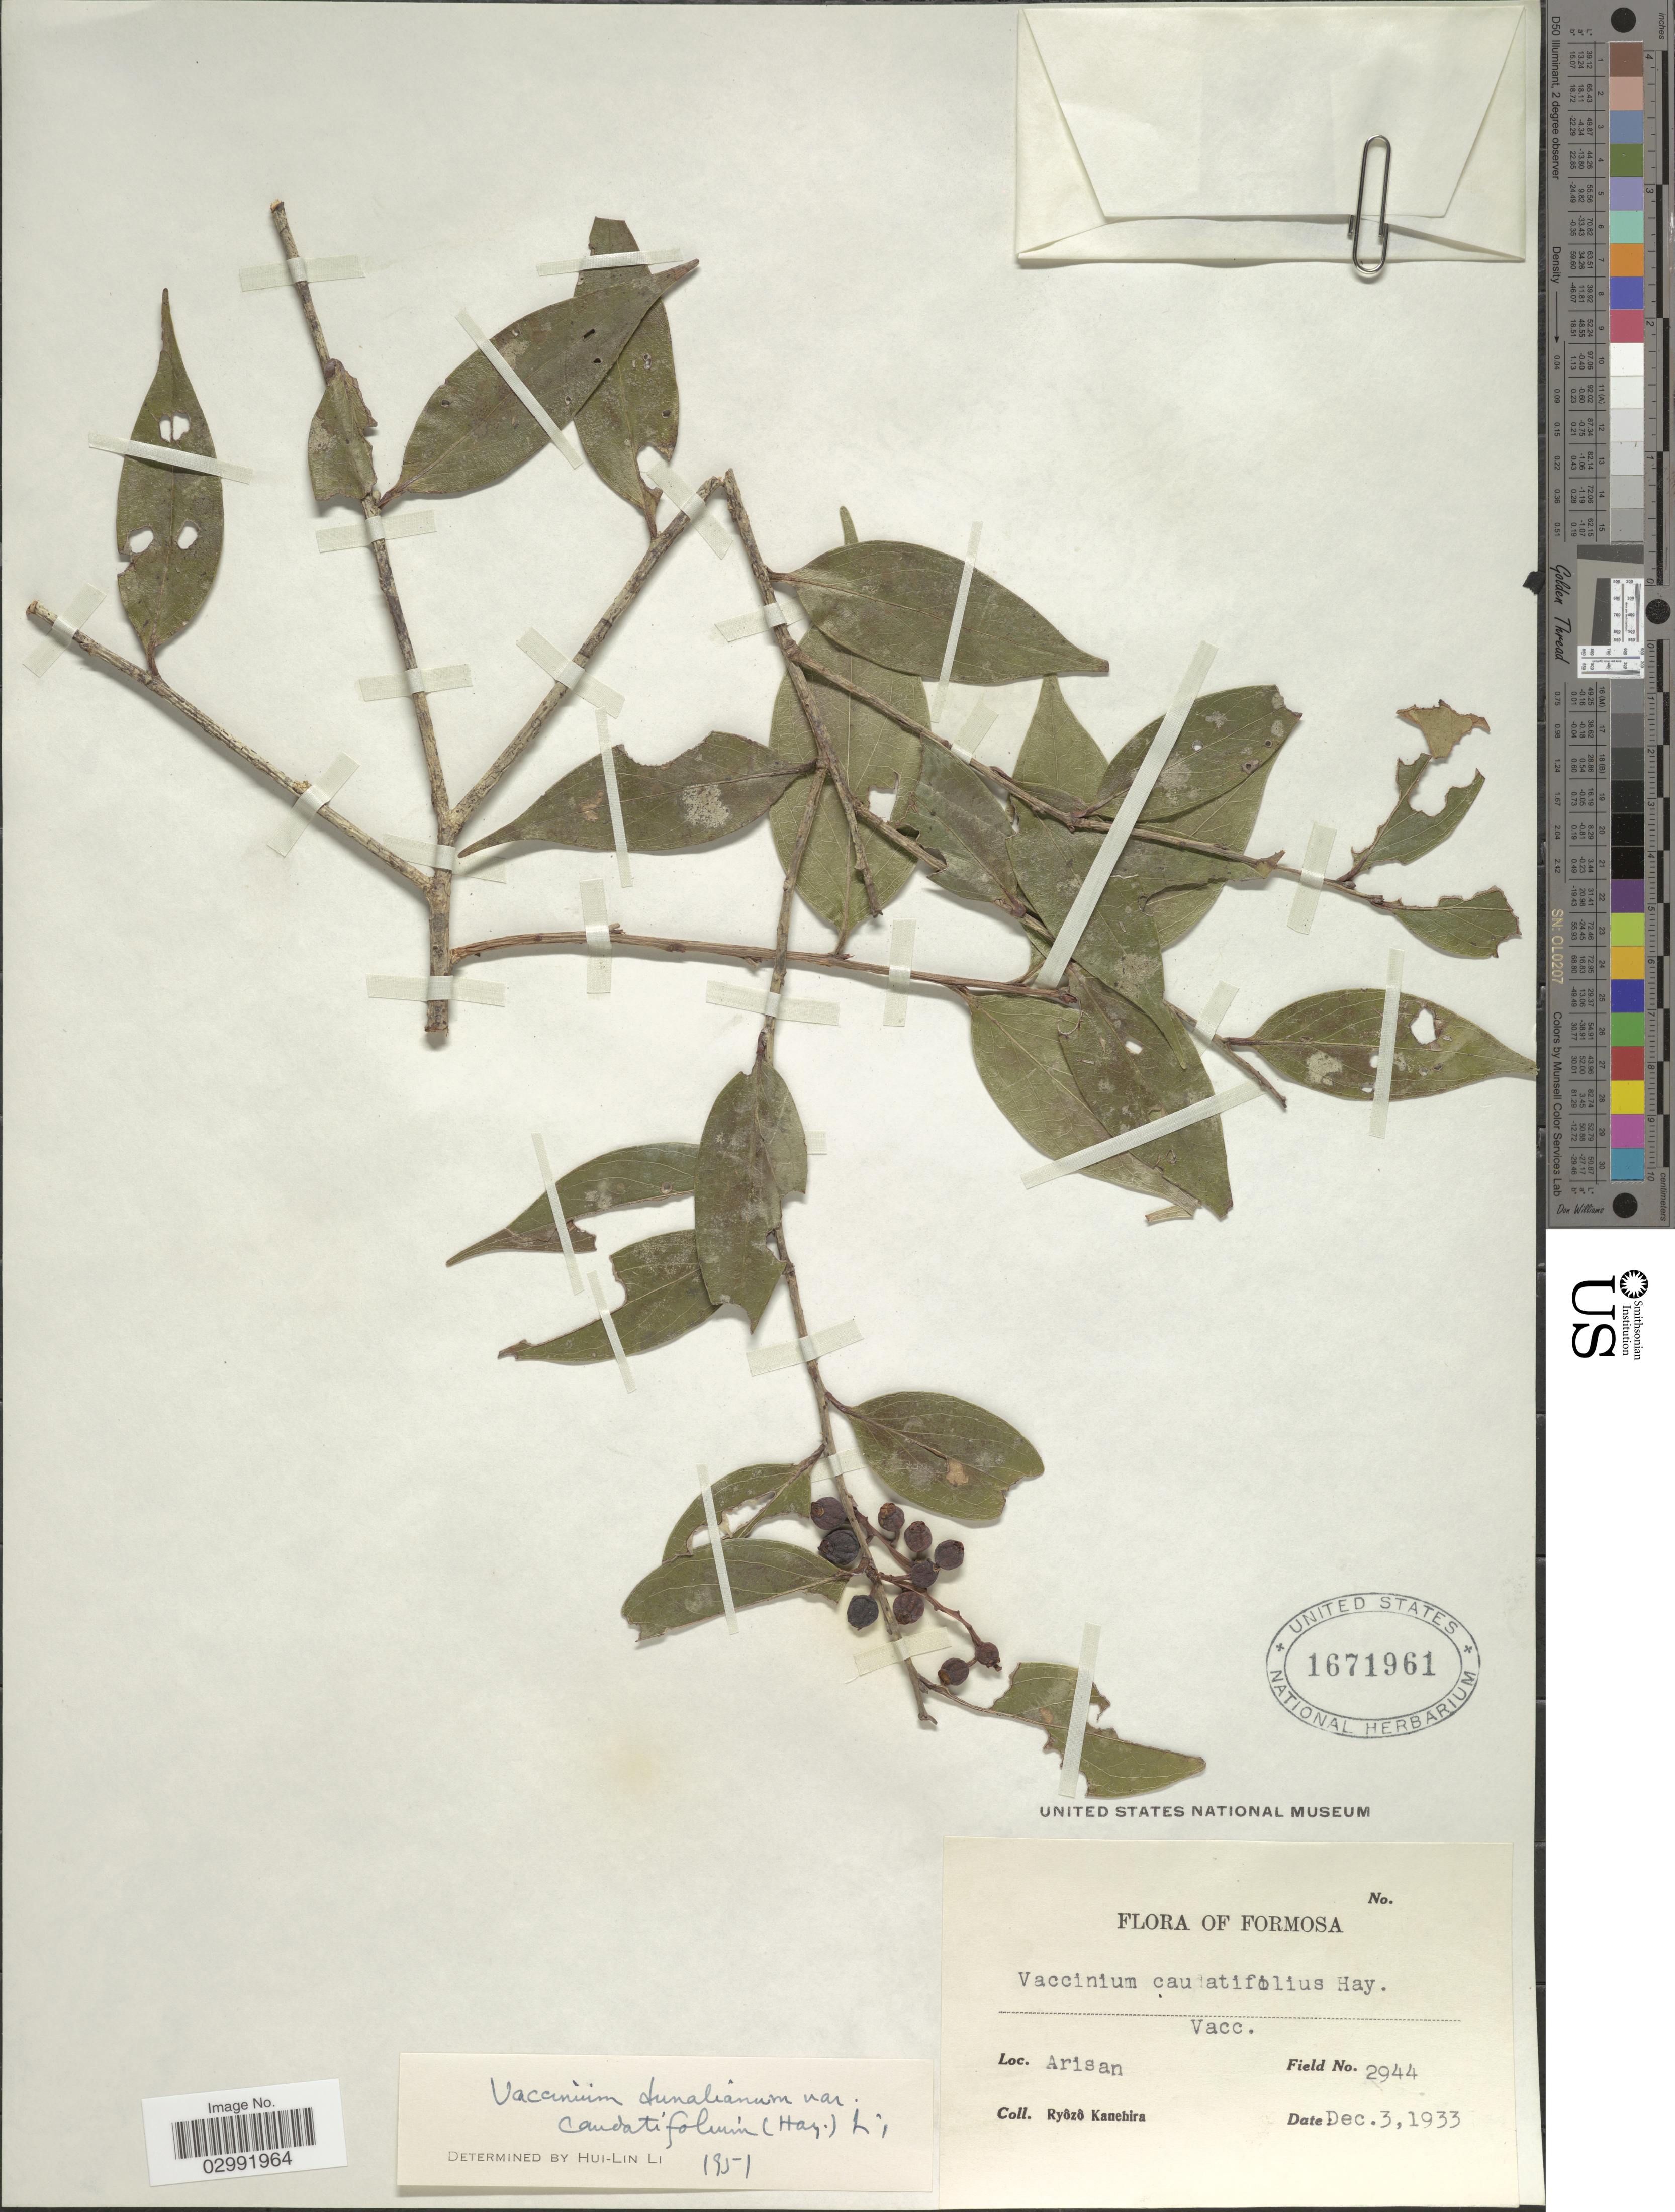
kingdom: Plantae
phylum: Tracheophyta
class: Magnoliopsida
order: Ericales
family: Ericaceae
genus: Vaccinium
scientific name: Vaccinium caudatifolium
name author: Hayata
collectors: R. Kanehira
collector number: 2944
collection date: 1933-12-03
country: Taiwan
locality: Formosa. Arisan.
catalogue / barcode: US 1671961